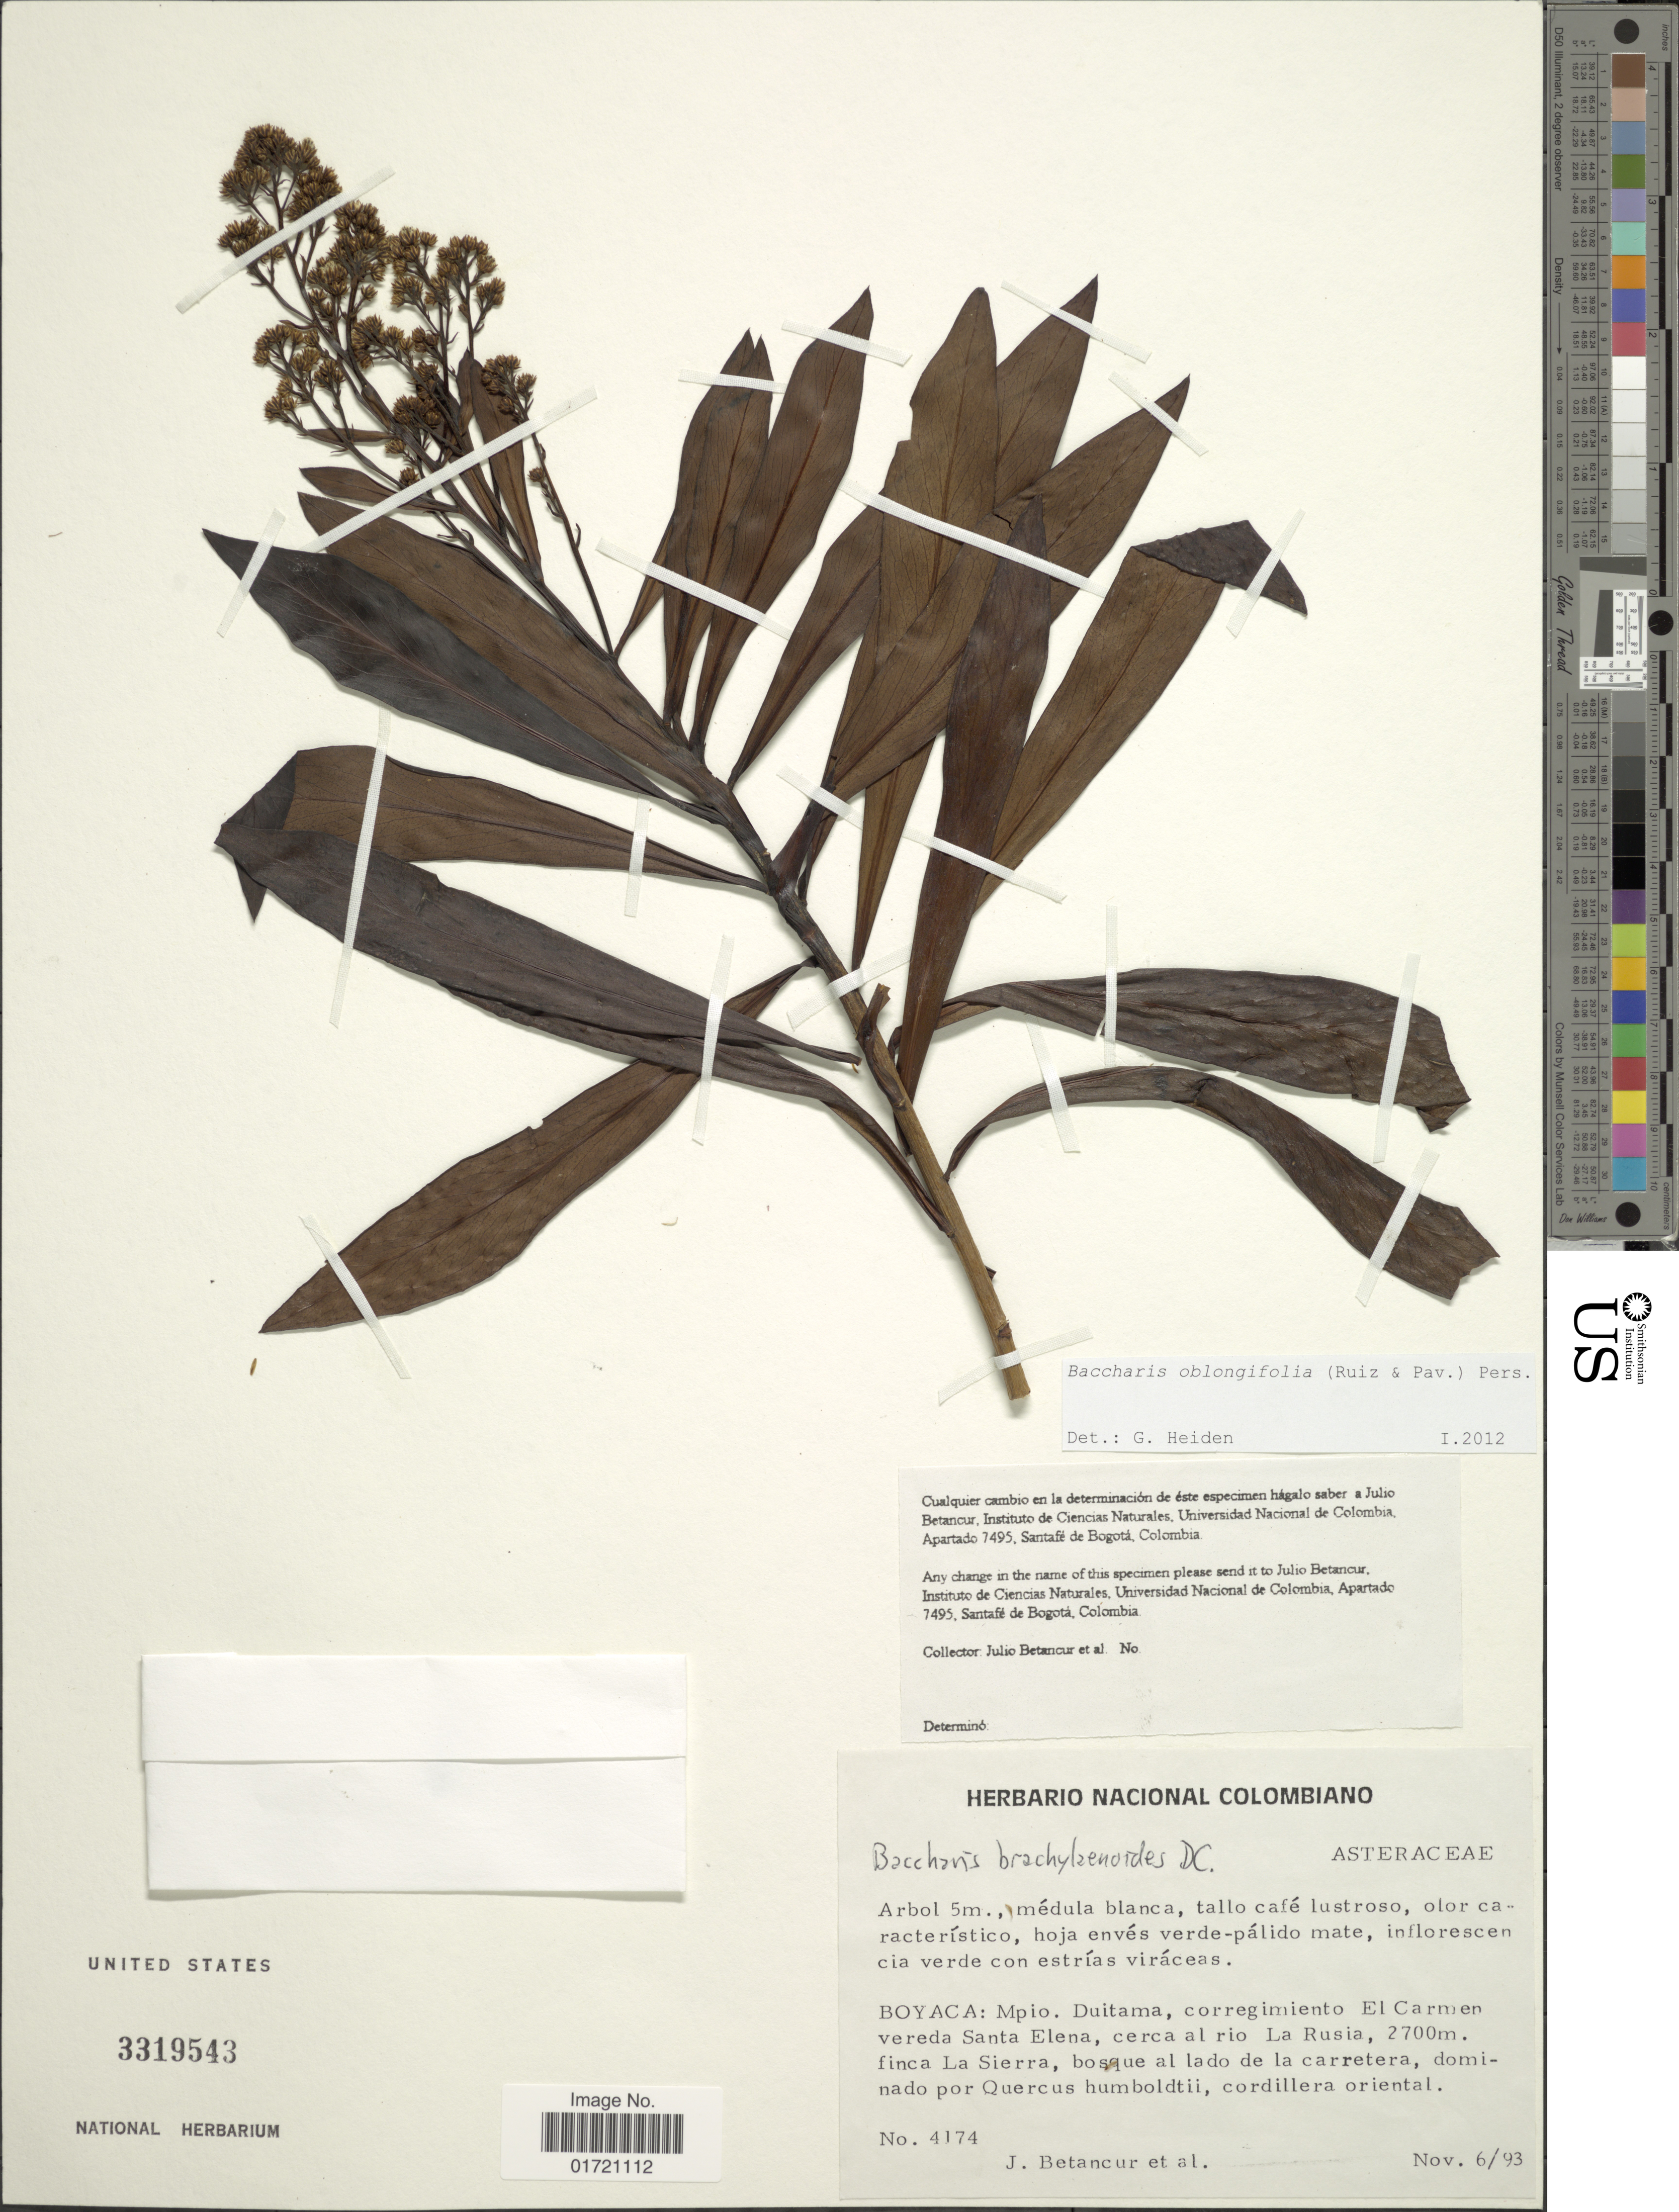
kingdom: Plantae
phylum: Tracheophyta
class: Magnoliopsida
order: Asterales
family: Asteraceae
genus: Baccharis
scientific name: Baccharis oblongifolia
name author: (Ruiz & Pav.) Pers.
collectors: J. Betancur & et al.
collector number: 4174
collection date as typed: Transcribed d/m/y: 6/11/93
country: Colombia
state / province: Boyacá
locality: Boyaca: Mpio. Duitama, corregimiento El Carmen vereda Santa Elena, cerca al rio La Rusia, finca La Sierra, bosque al lado del carretera, dominado por Quercus humboldtii, cordillera oriental.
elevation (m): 2700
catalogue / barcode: US 3319543